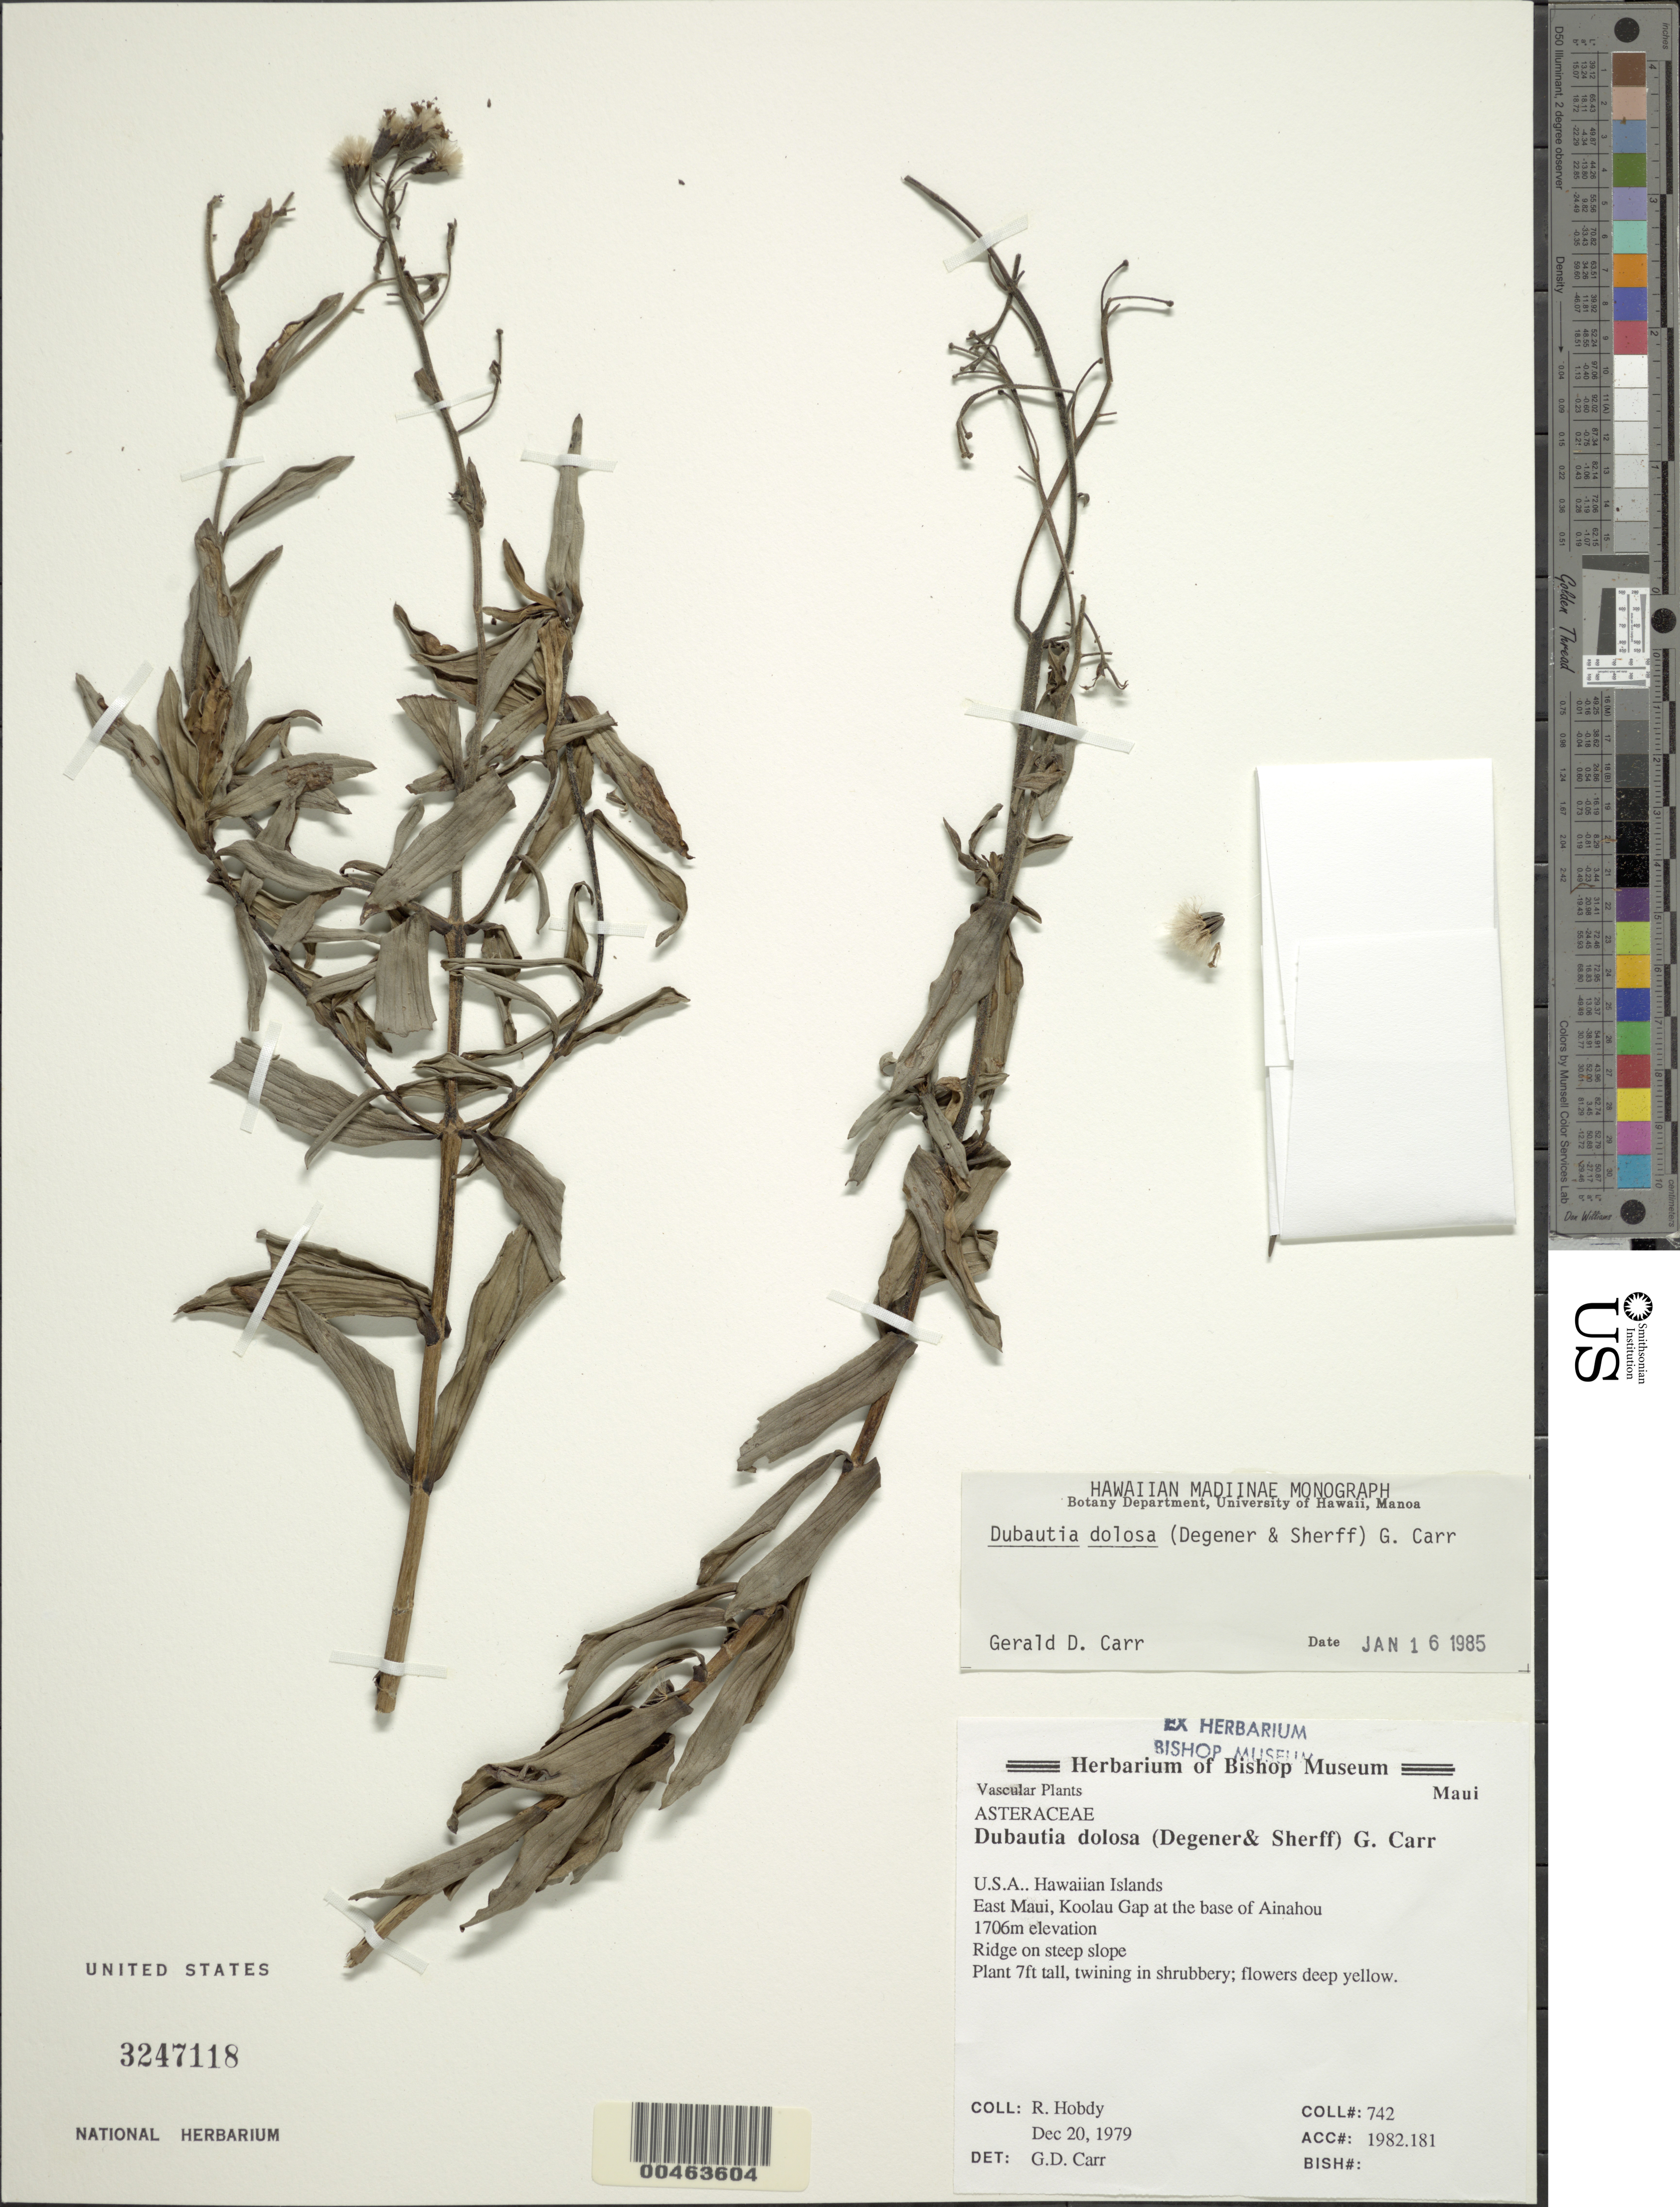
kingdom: Plantae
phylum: Tracheophyta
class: Magnoliopsida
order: Asterales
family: Asteraceae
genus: Dubautia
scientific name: Dubautia waianapanapaensis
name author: G.D. Carr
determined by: Wagner, W. L., (BOT), Smithsonian Institution - National Museum of Natural History (UNITED STATES)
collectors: R. Hobdy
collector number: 742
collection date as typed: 20 Dec 1979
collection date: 1979-12-20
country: United States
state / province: Hawaii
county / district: Maui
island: Maui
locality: East Maui, Koolau Gap at the base of Ainahou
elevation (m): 1706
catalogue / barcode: US 3247118